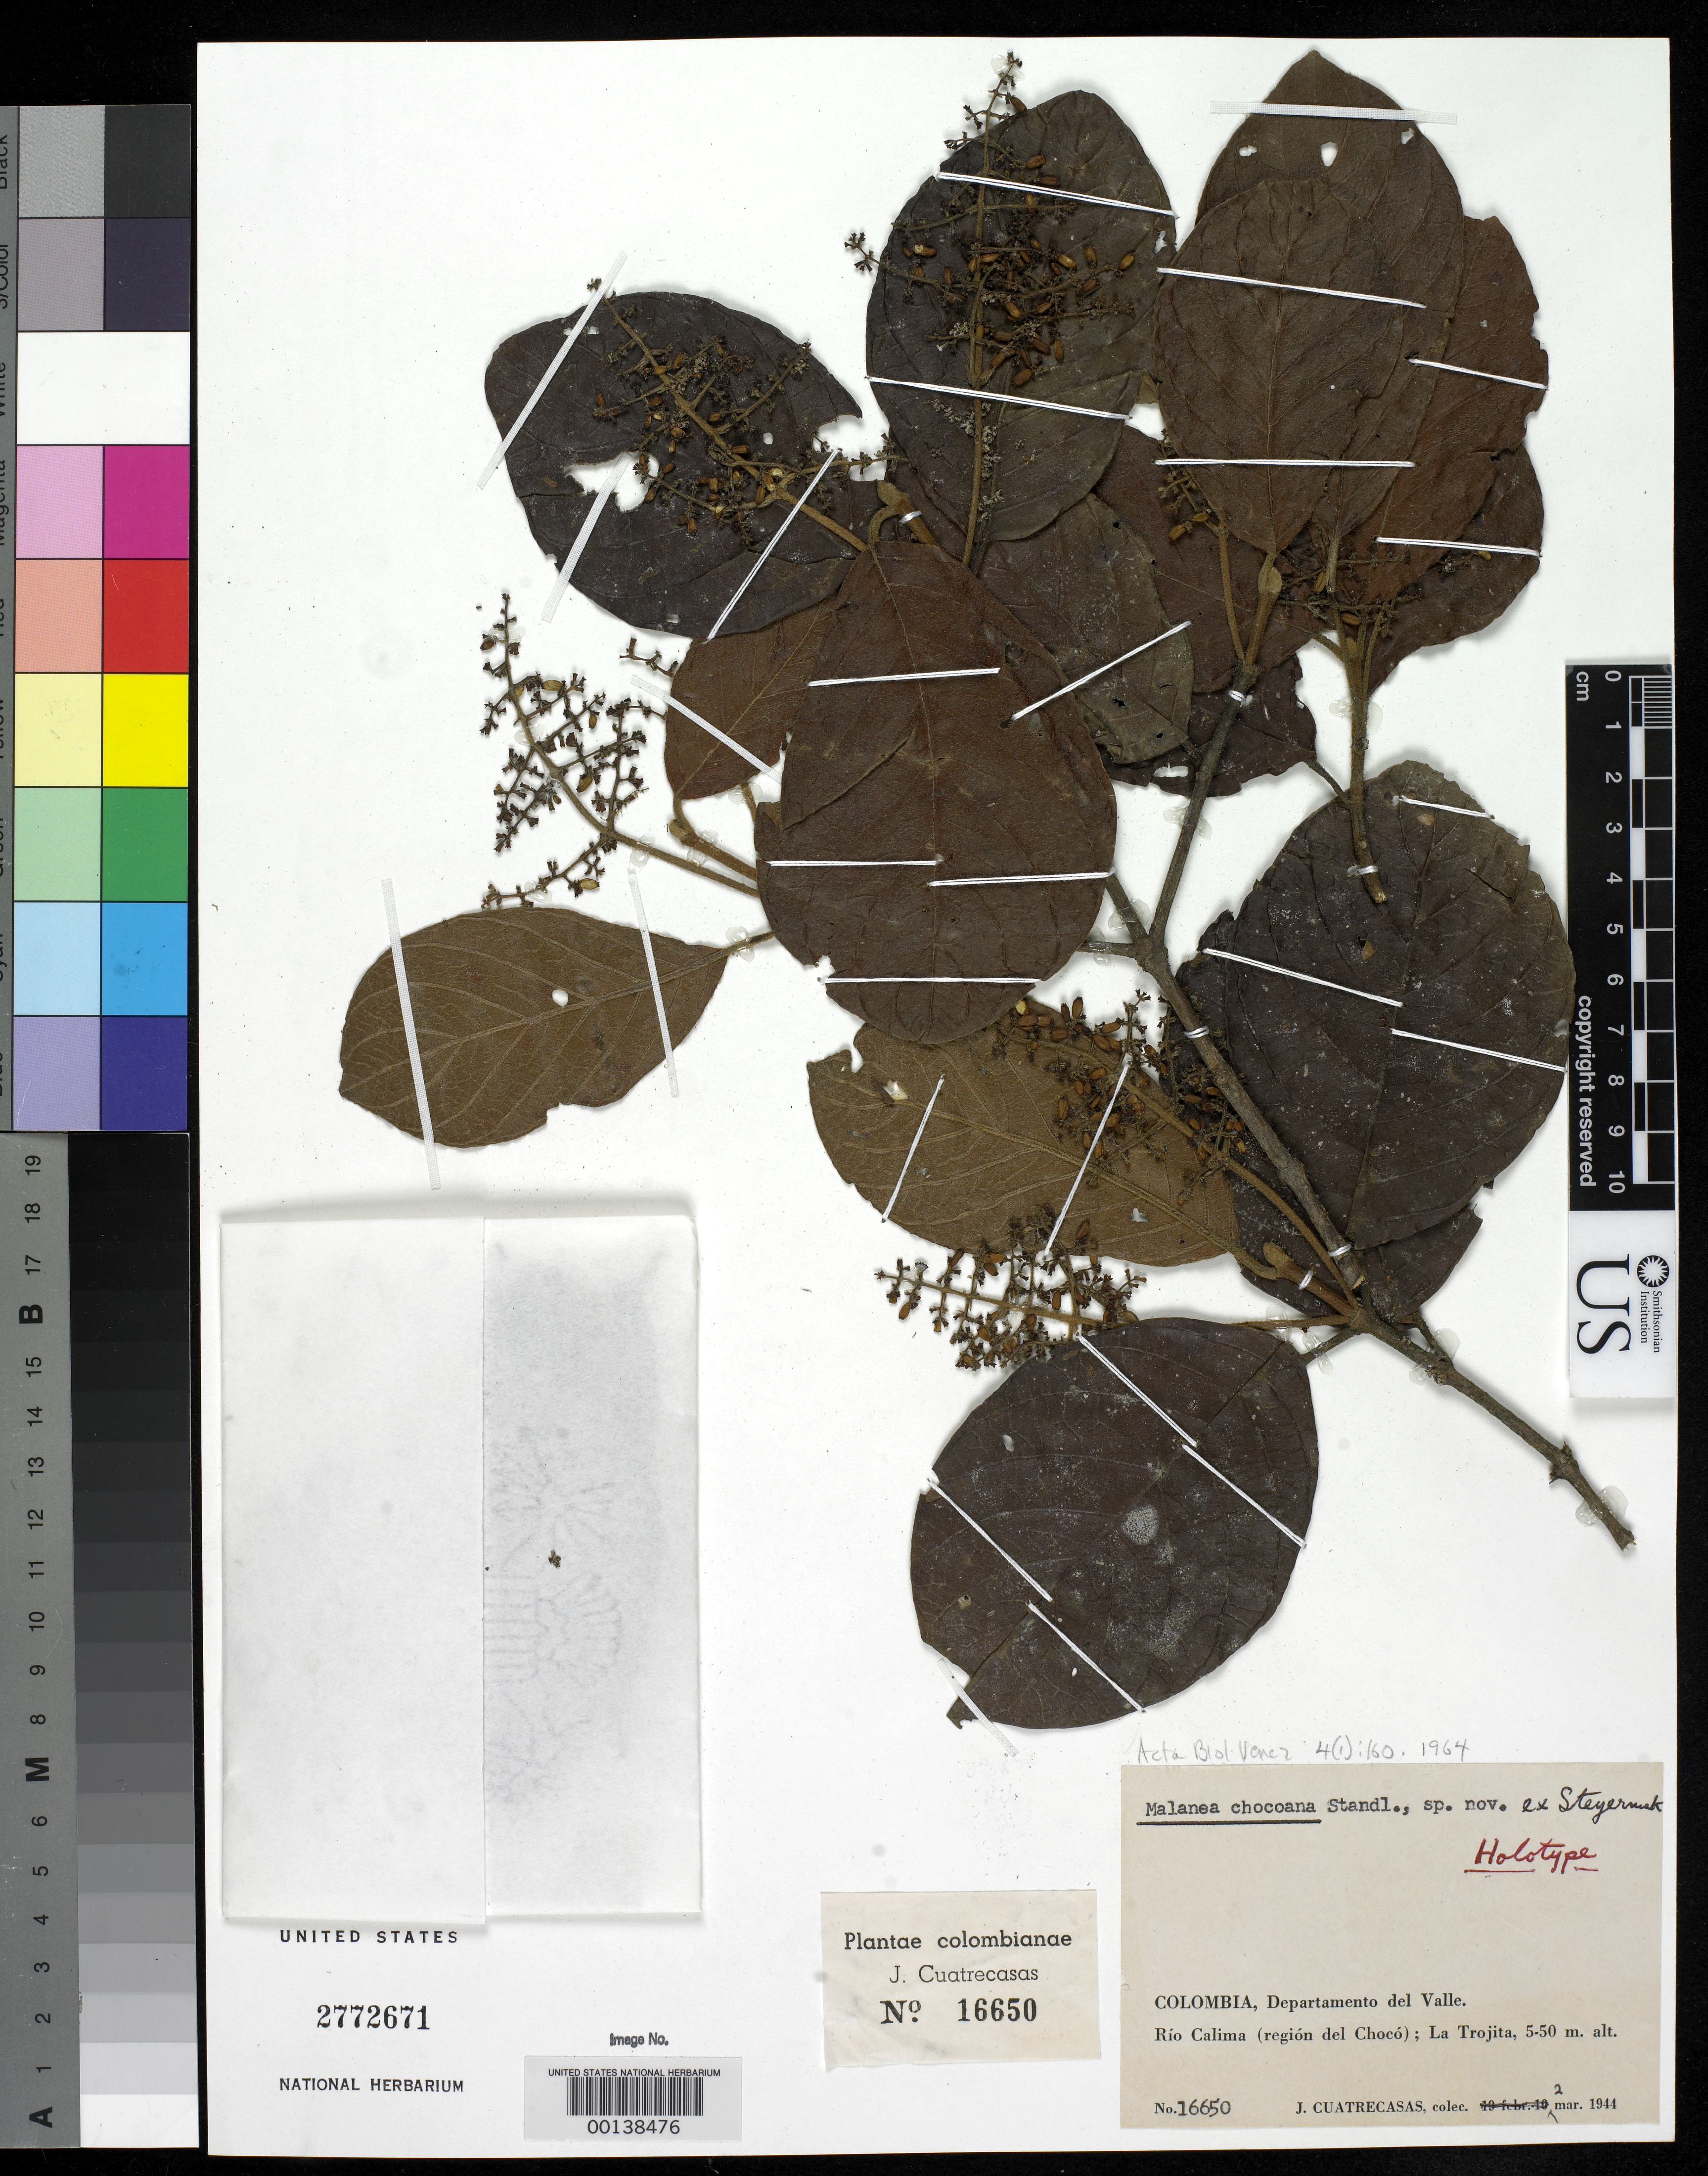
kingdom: Plantae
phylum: Tracheophyta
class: Magnoliopsida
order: Gentianales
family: Rubiaceae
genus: Malanea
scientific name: Malanea chocoana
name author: Standl. ex Steyerm.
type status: Holotype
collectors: J. Cuatrecasas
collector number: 16650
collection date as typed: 02 Mar 1944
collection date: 1944-03-02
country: Colombia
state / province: Valle del Cauca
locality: Rio Calima, La Tojita.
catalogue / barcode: US 2772671